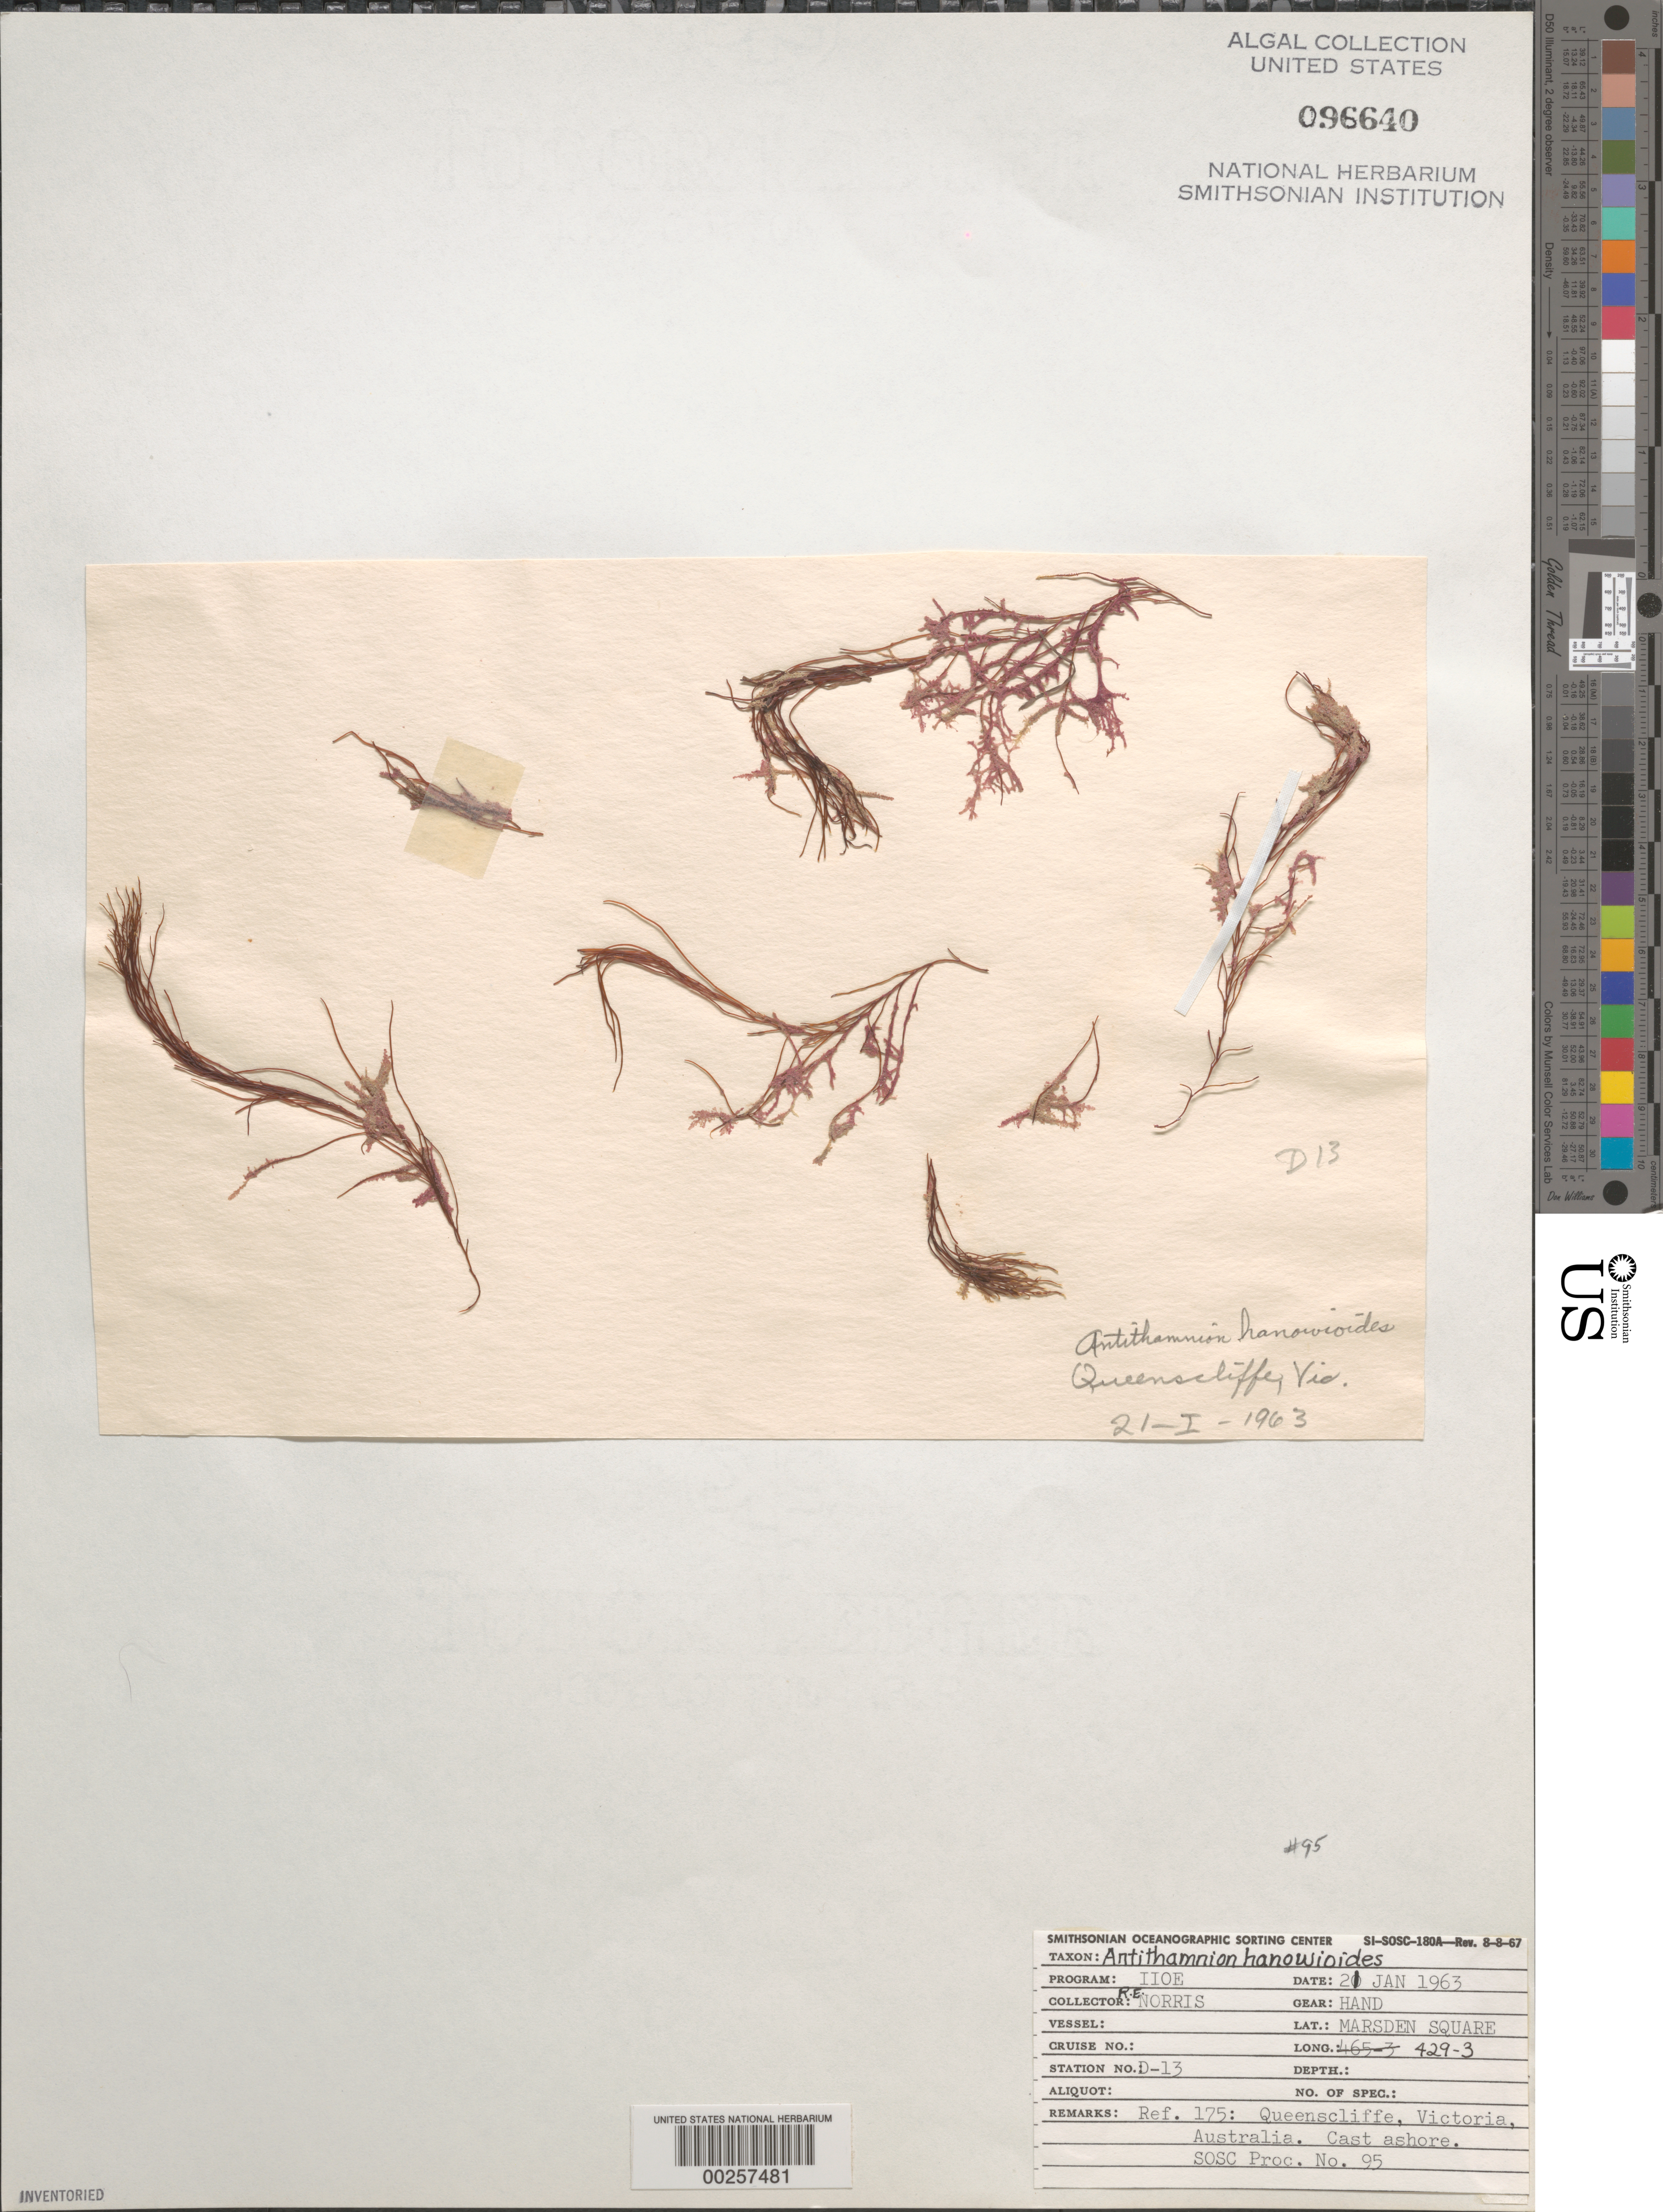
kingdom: Plantae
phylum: Rhodophyta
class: Florideophyceae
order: Ceramiales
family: Ceramiaceae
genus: Antithamnion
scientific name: Antithamnion hanowioides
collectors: R. E. Norris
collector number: Station D-13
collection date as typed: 21 Jan 1963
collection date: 1963-01-21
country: Australia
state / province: Victoria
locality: Queenscliffe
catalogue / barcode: US 96640